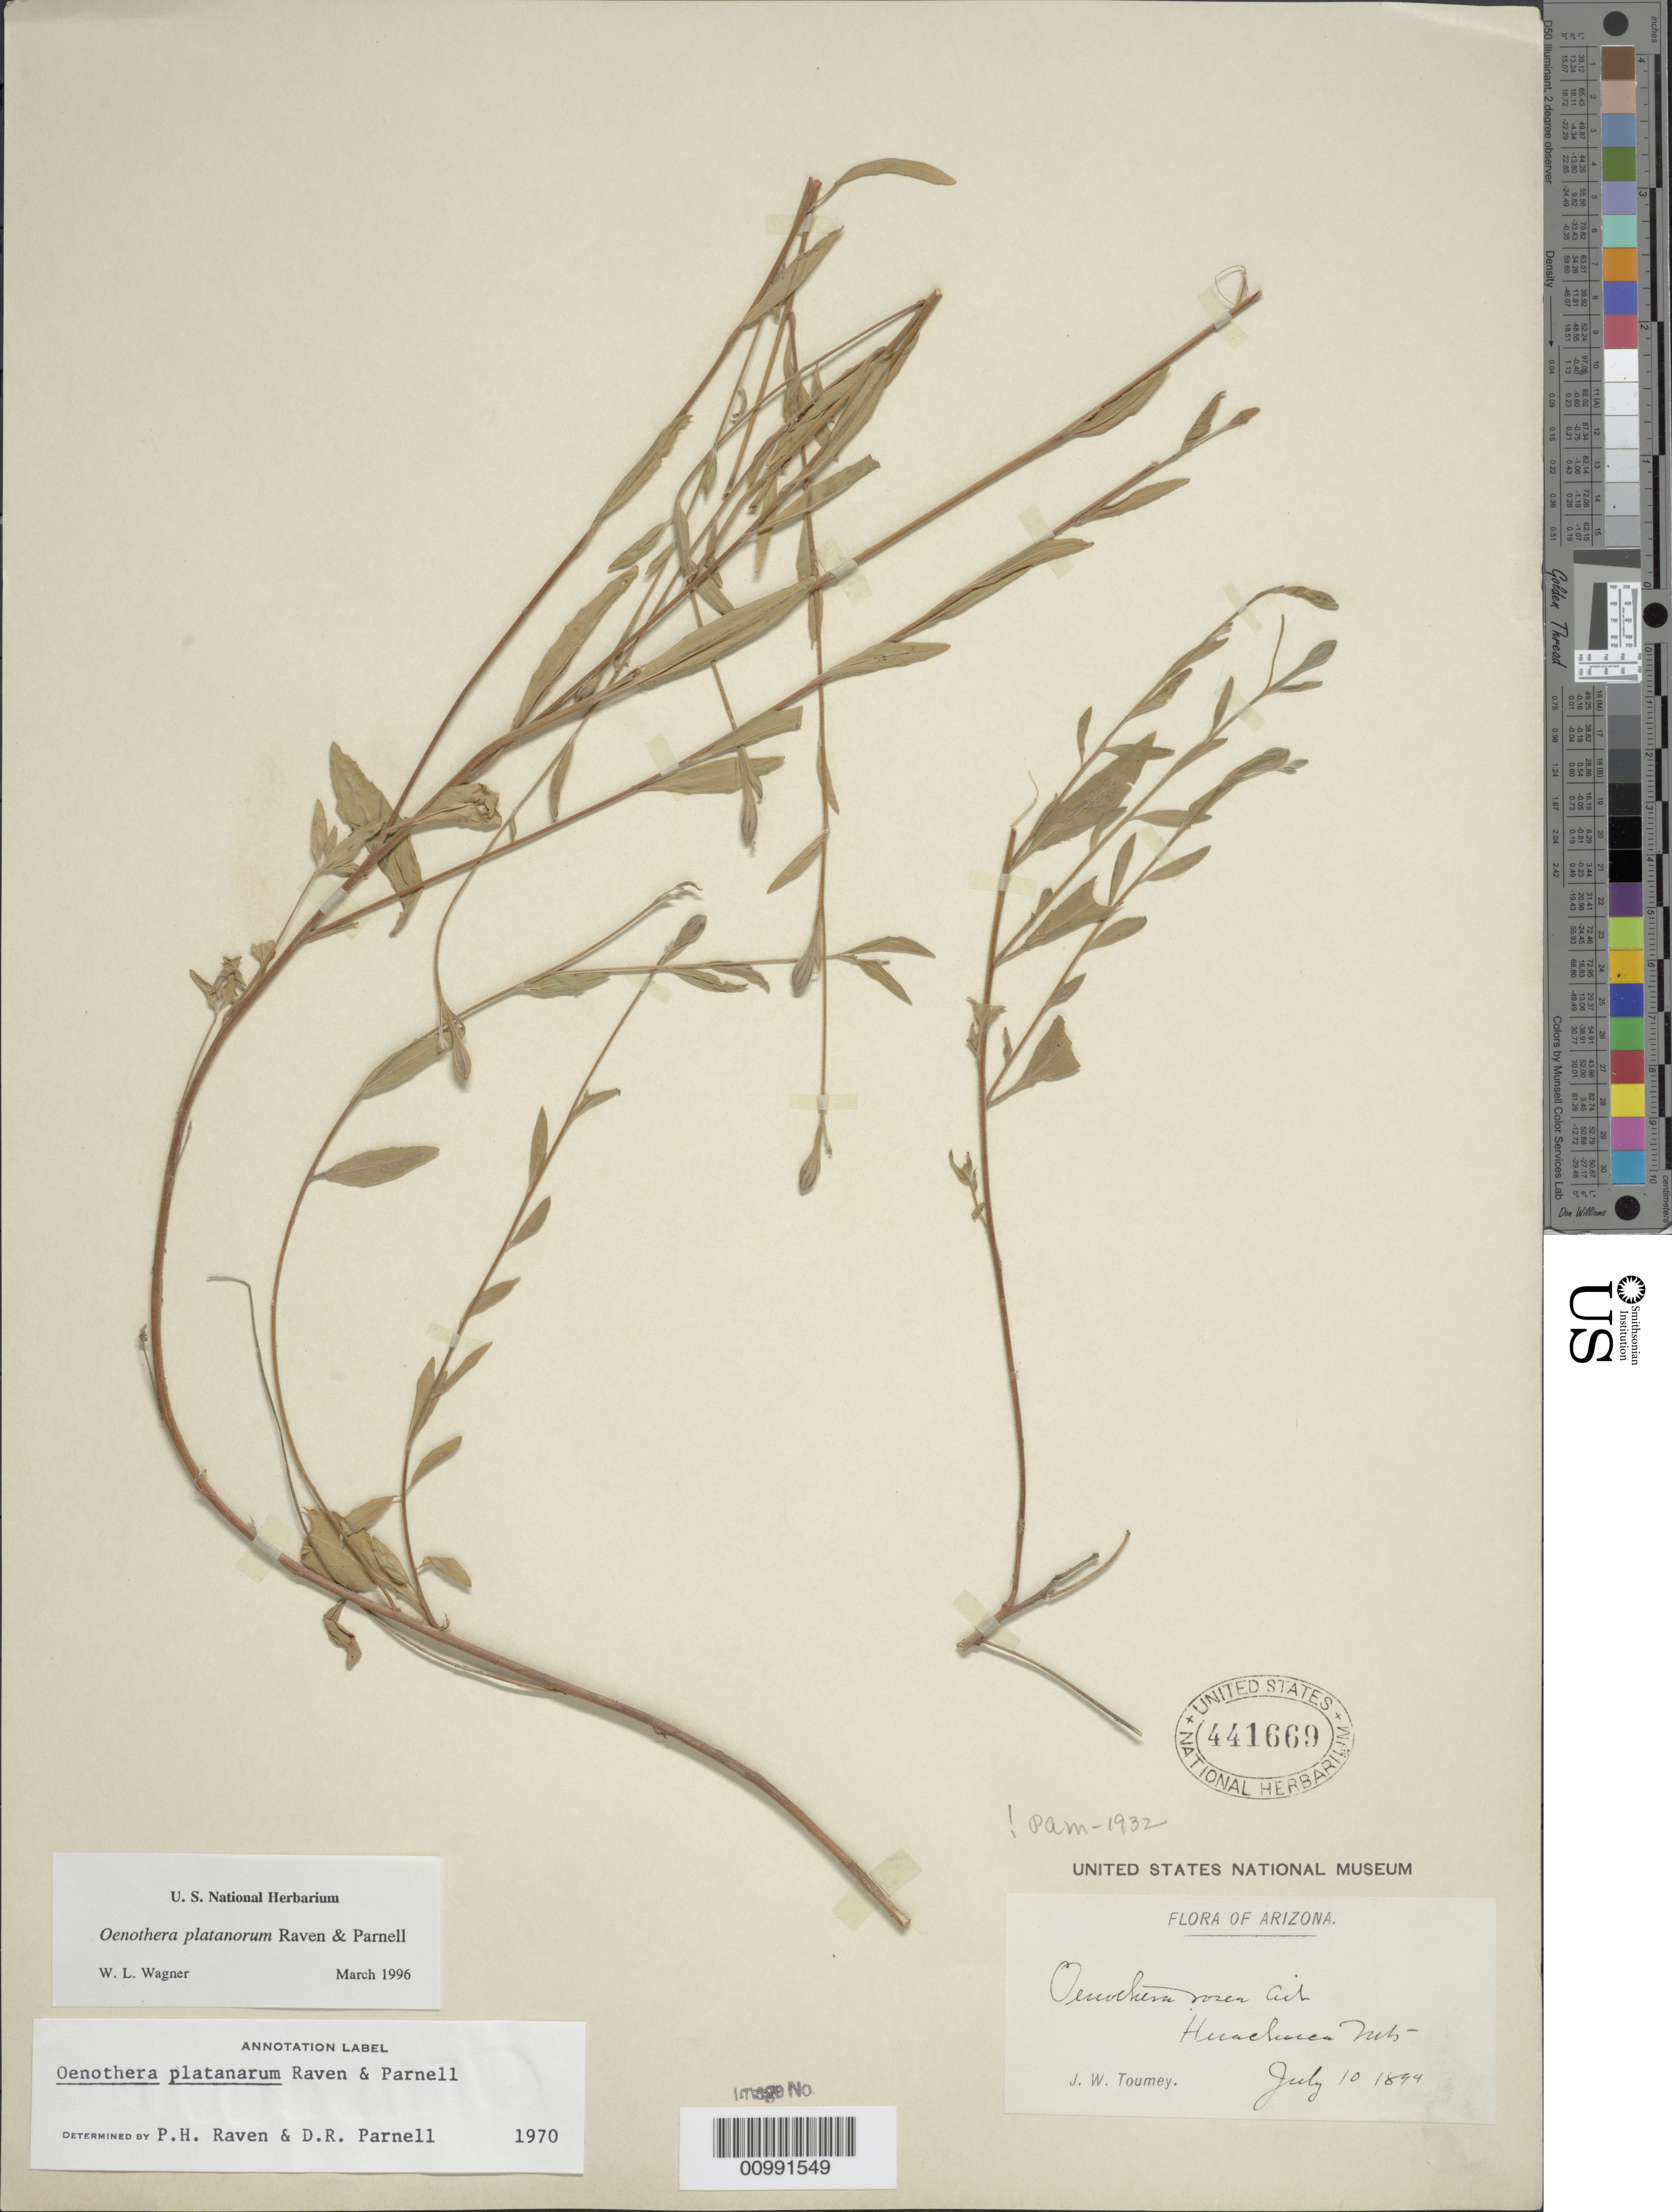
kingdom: Plantae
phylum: Tracheophyta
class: Magnoliopsida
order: Myrtales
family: Onagraceae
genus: Oenothera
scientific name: Oenothera platanorum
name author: P.H. Raven & D.R. Parn.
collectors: J. W. Toumey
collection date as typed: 10 Jul 1894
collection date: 1894-07-10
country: United States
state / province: Arizona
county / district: Cochise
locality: Huachuca Mountains.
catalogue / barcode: US 441669